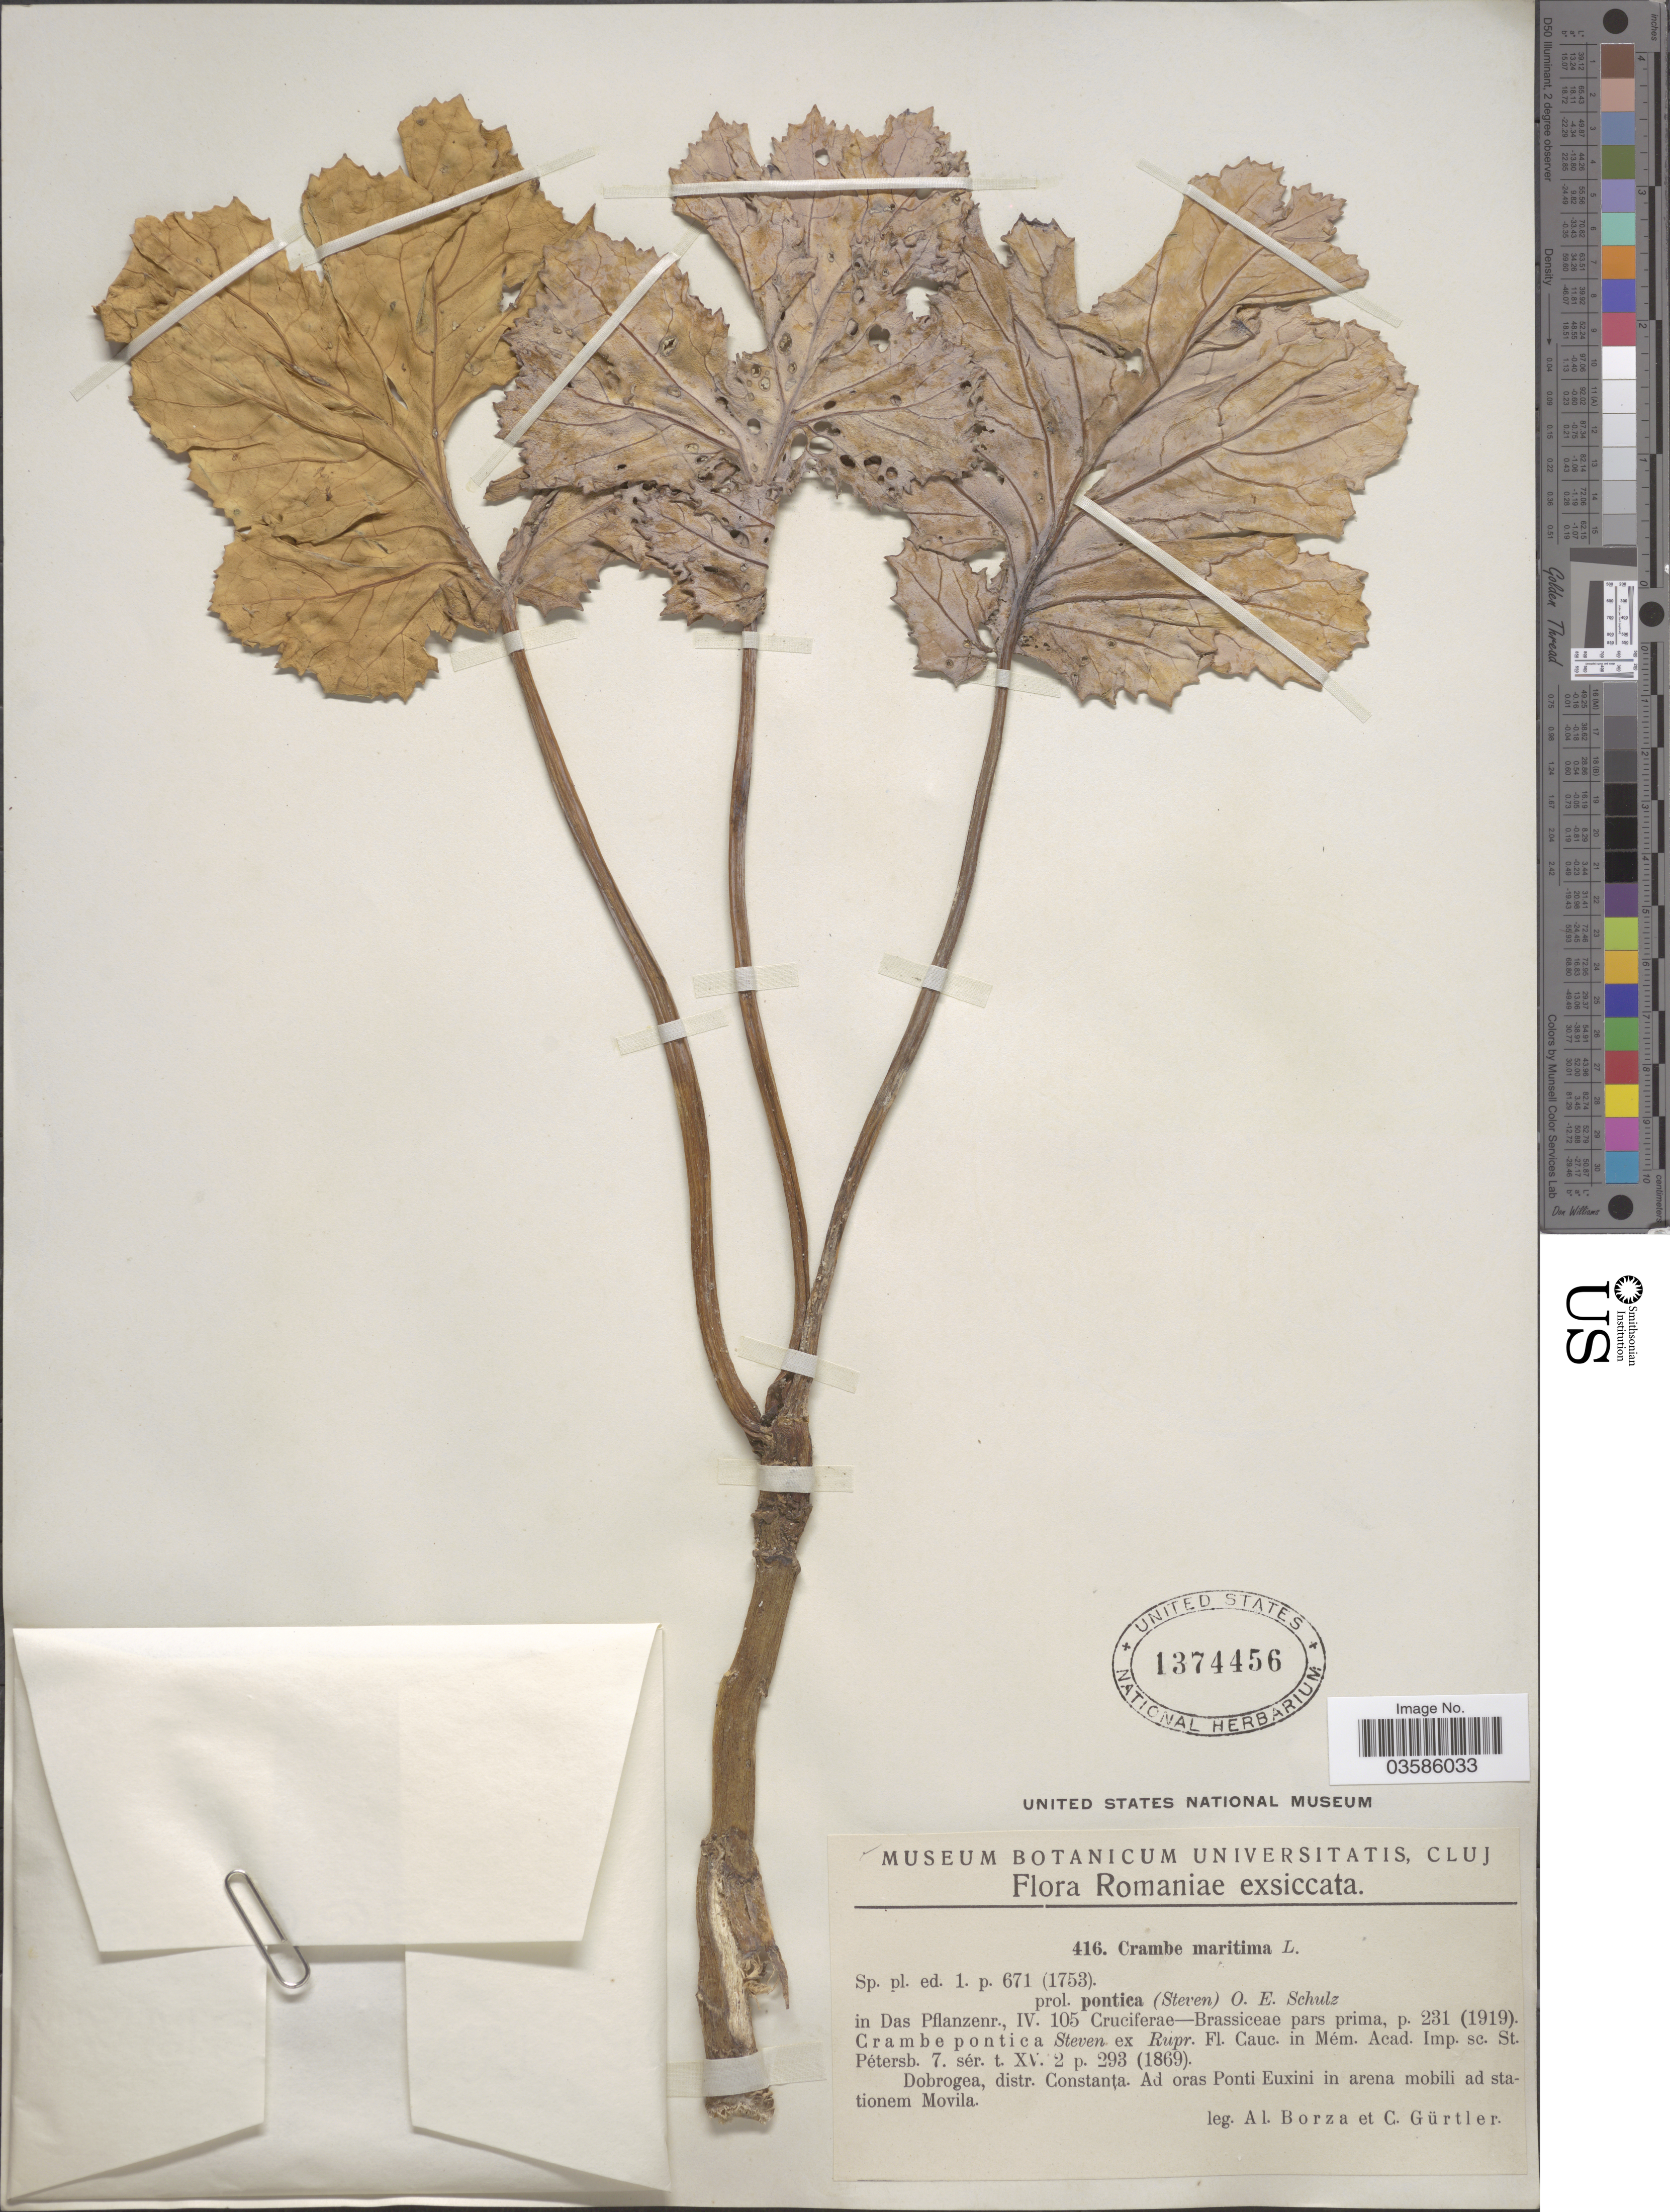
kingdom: Plantae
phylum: Tracheophyta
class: Magnoliopsida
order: Brassicales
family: Brassicaceae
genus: Crambe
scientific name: Crambe maritima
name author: L.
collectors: A. Borza & C. Gürtler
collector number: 416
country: Romania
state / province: Constanta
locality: Dobrogea, distr. Constanta. Ad oras Ponti Euxini in arena mobili ad stationem Movila.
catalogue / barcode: US 1374456